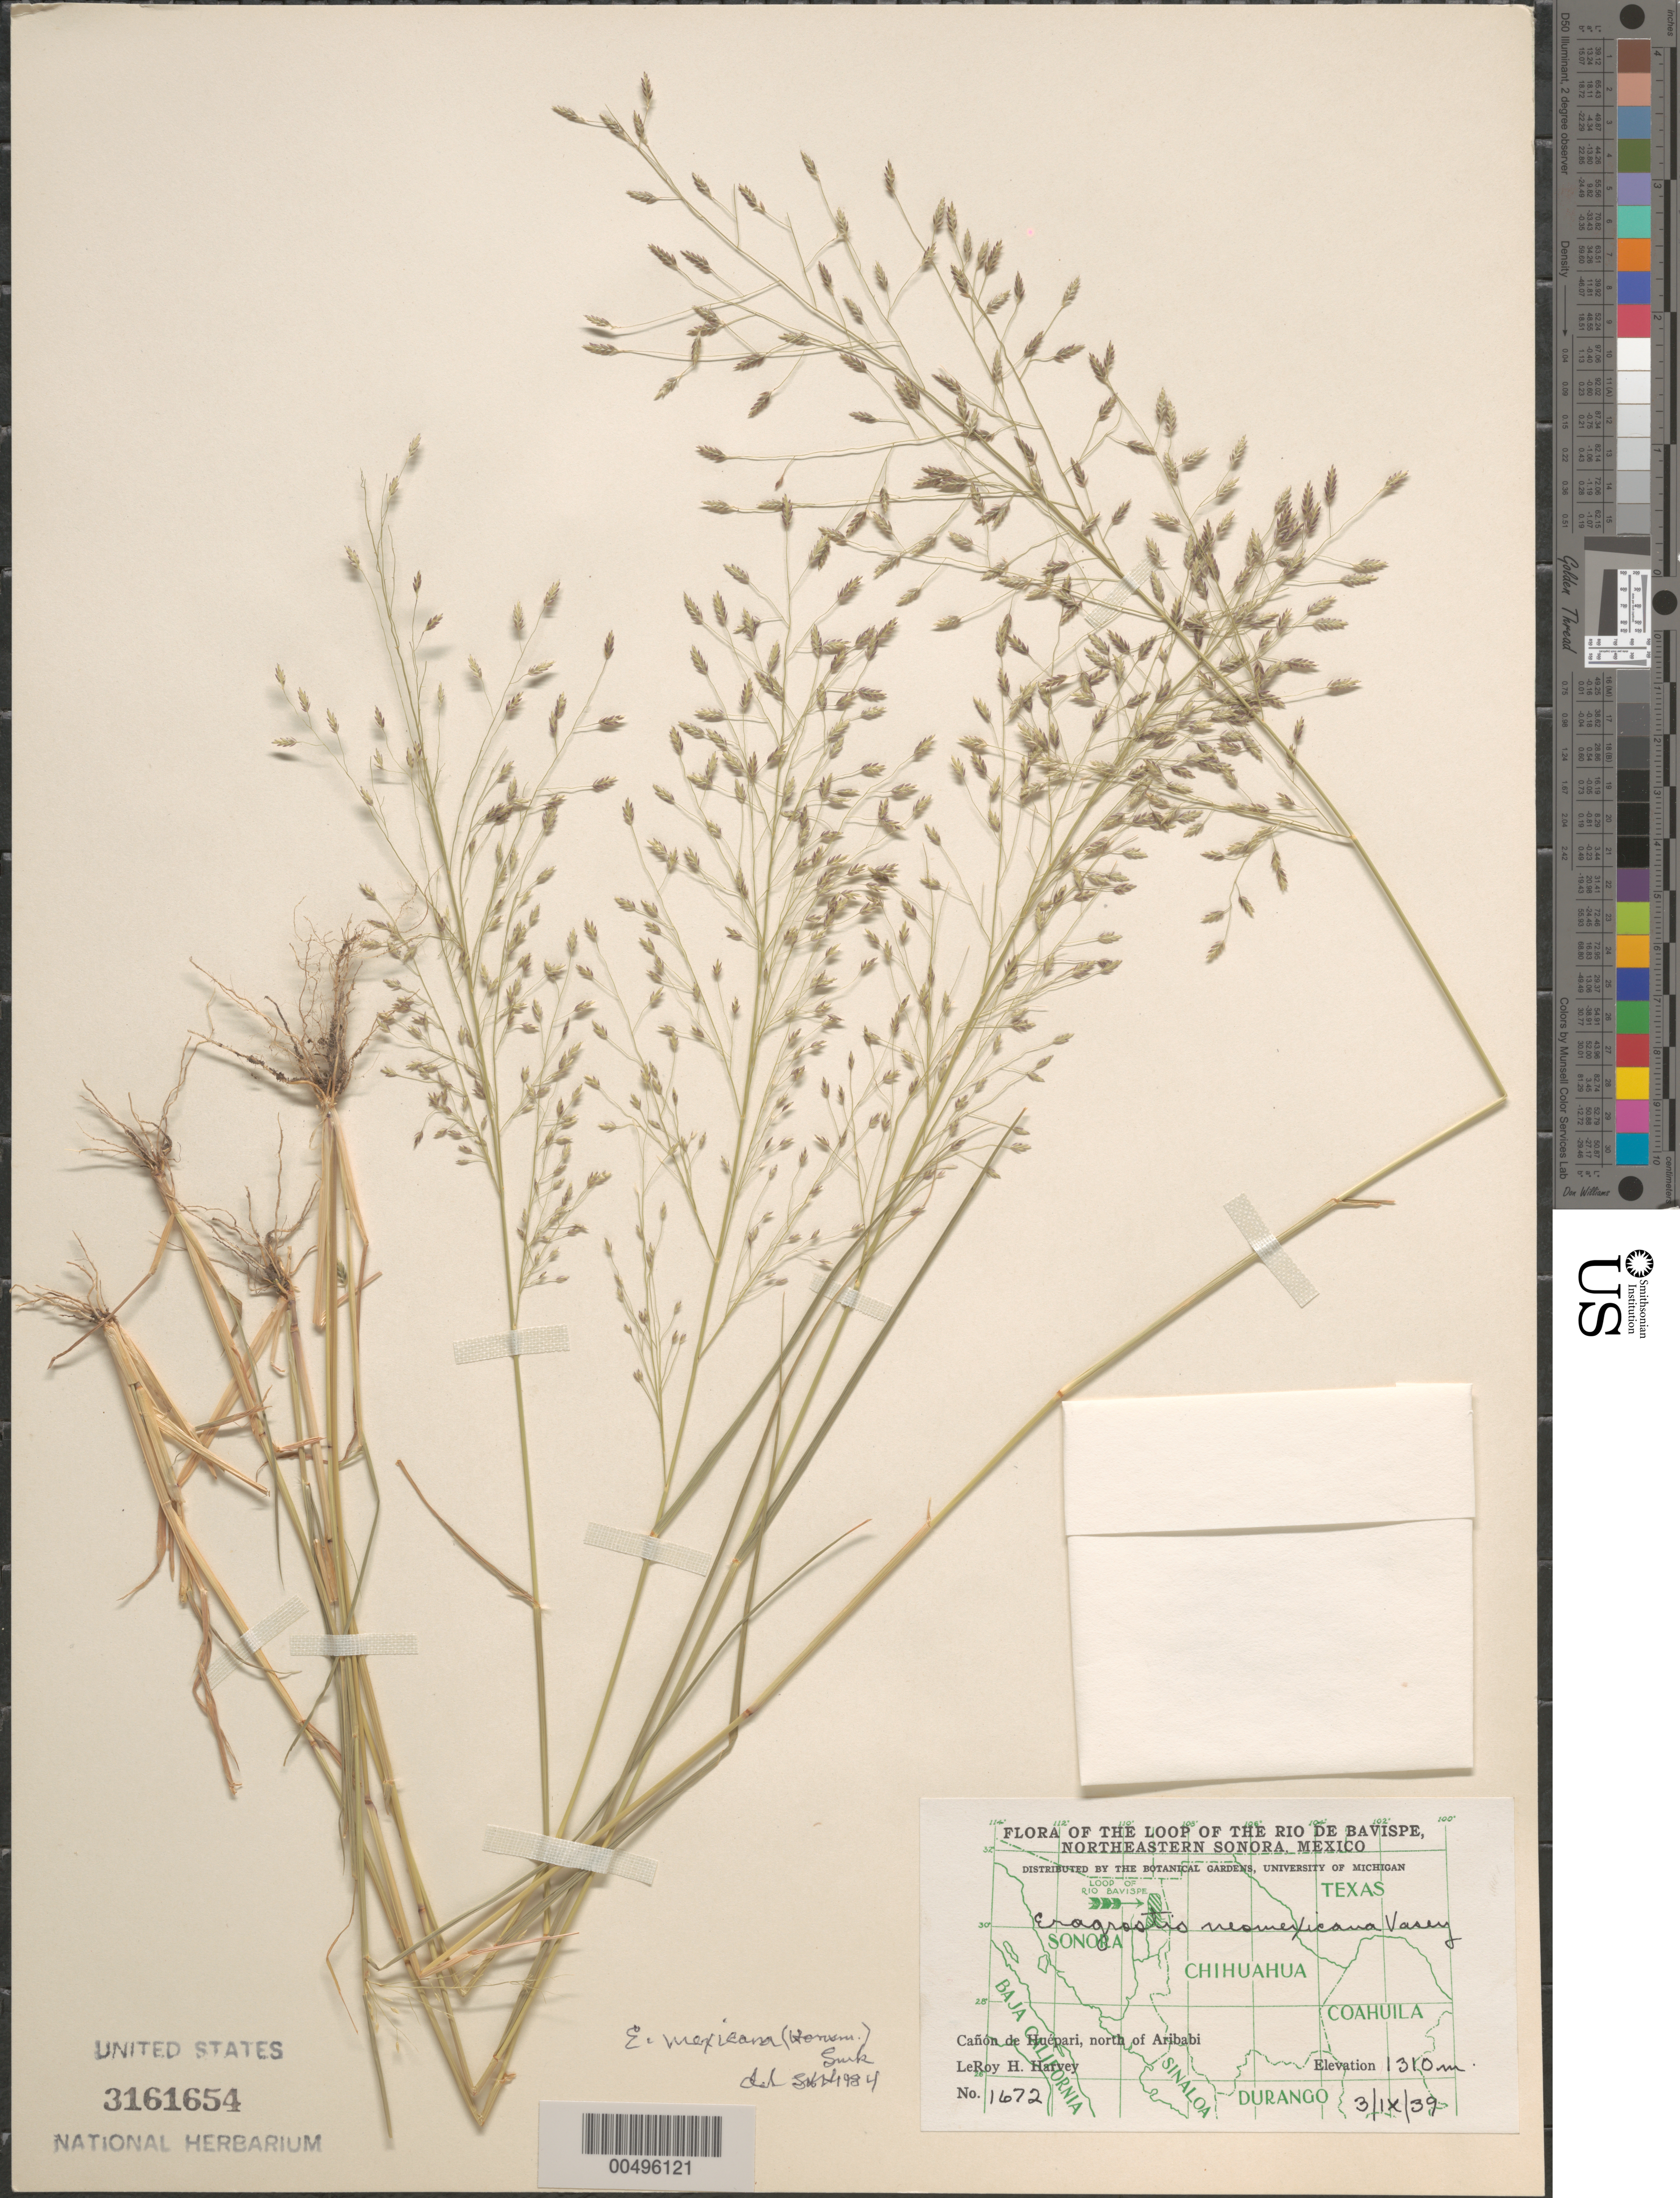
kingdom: Plantae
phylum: Tracheophyta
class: Liliopsida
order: Poales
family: Poaceae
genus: Eragrostis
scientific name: Eragrostis mexicana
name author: (Hornem.) Link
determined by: Harvey, L. H.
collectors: L. H. Harvey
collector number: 1672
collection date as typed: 3 Sep 1939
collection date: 1939-09-03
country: Mexico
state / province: Sonora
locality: Loop of the Rio de Bavispe, NE Sonora, Cañón de Huépari, N of Aribabi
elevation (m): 1310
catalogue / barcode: US 3161654